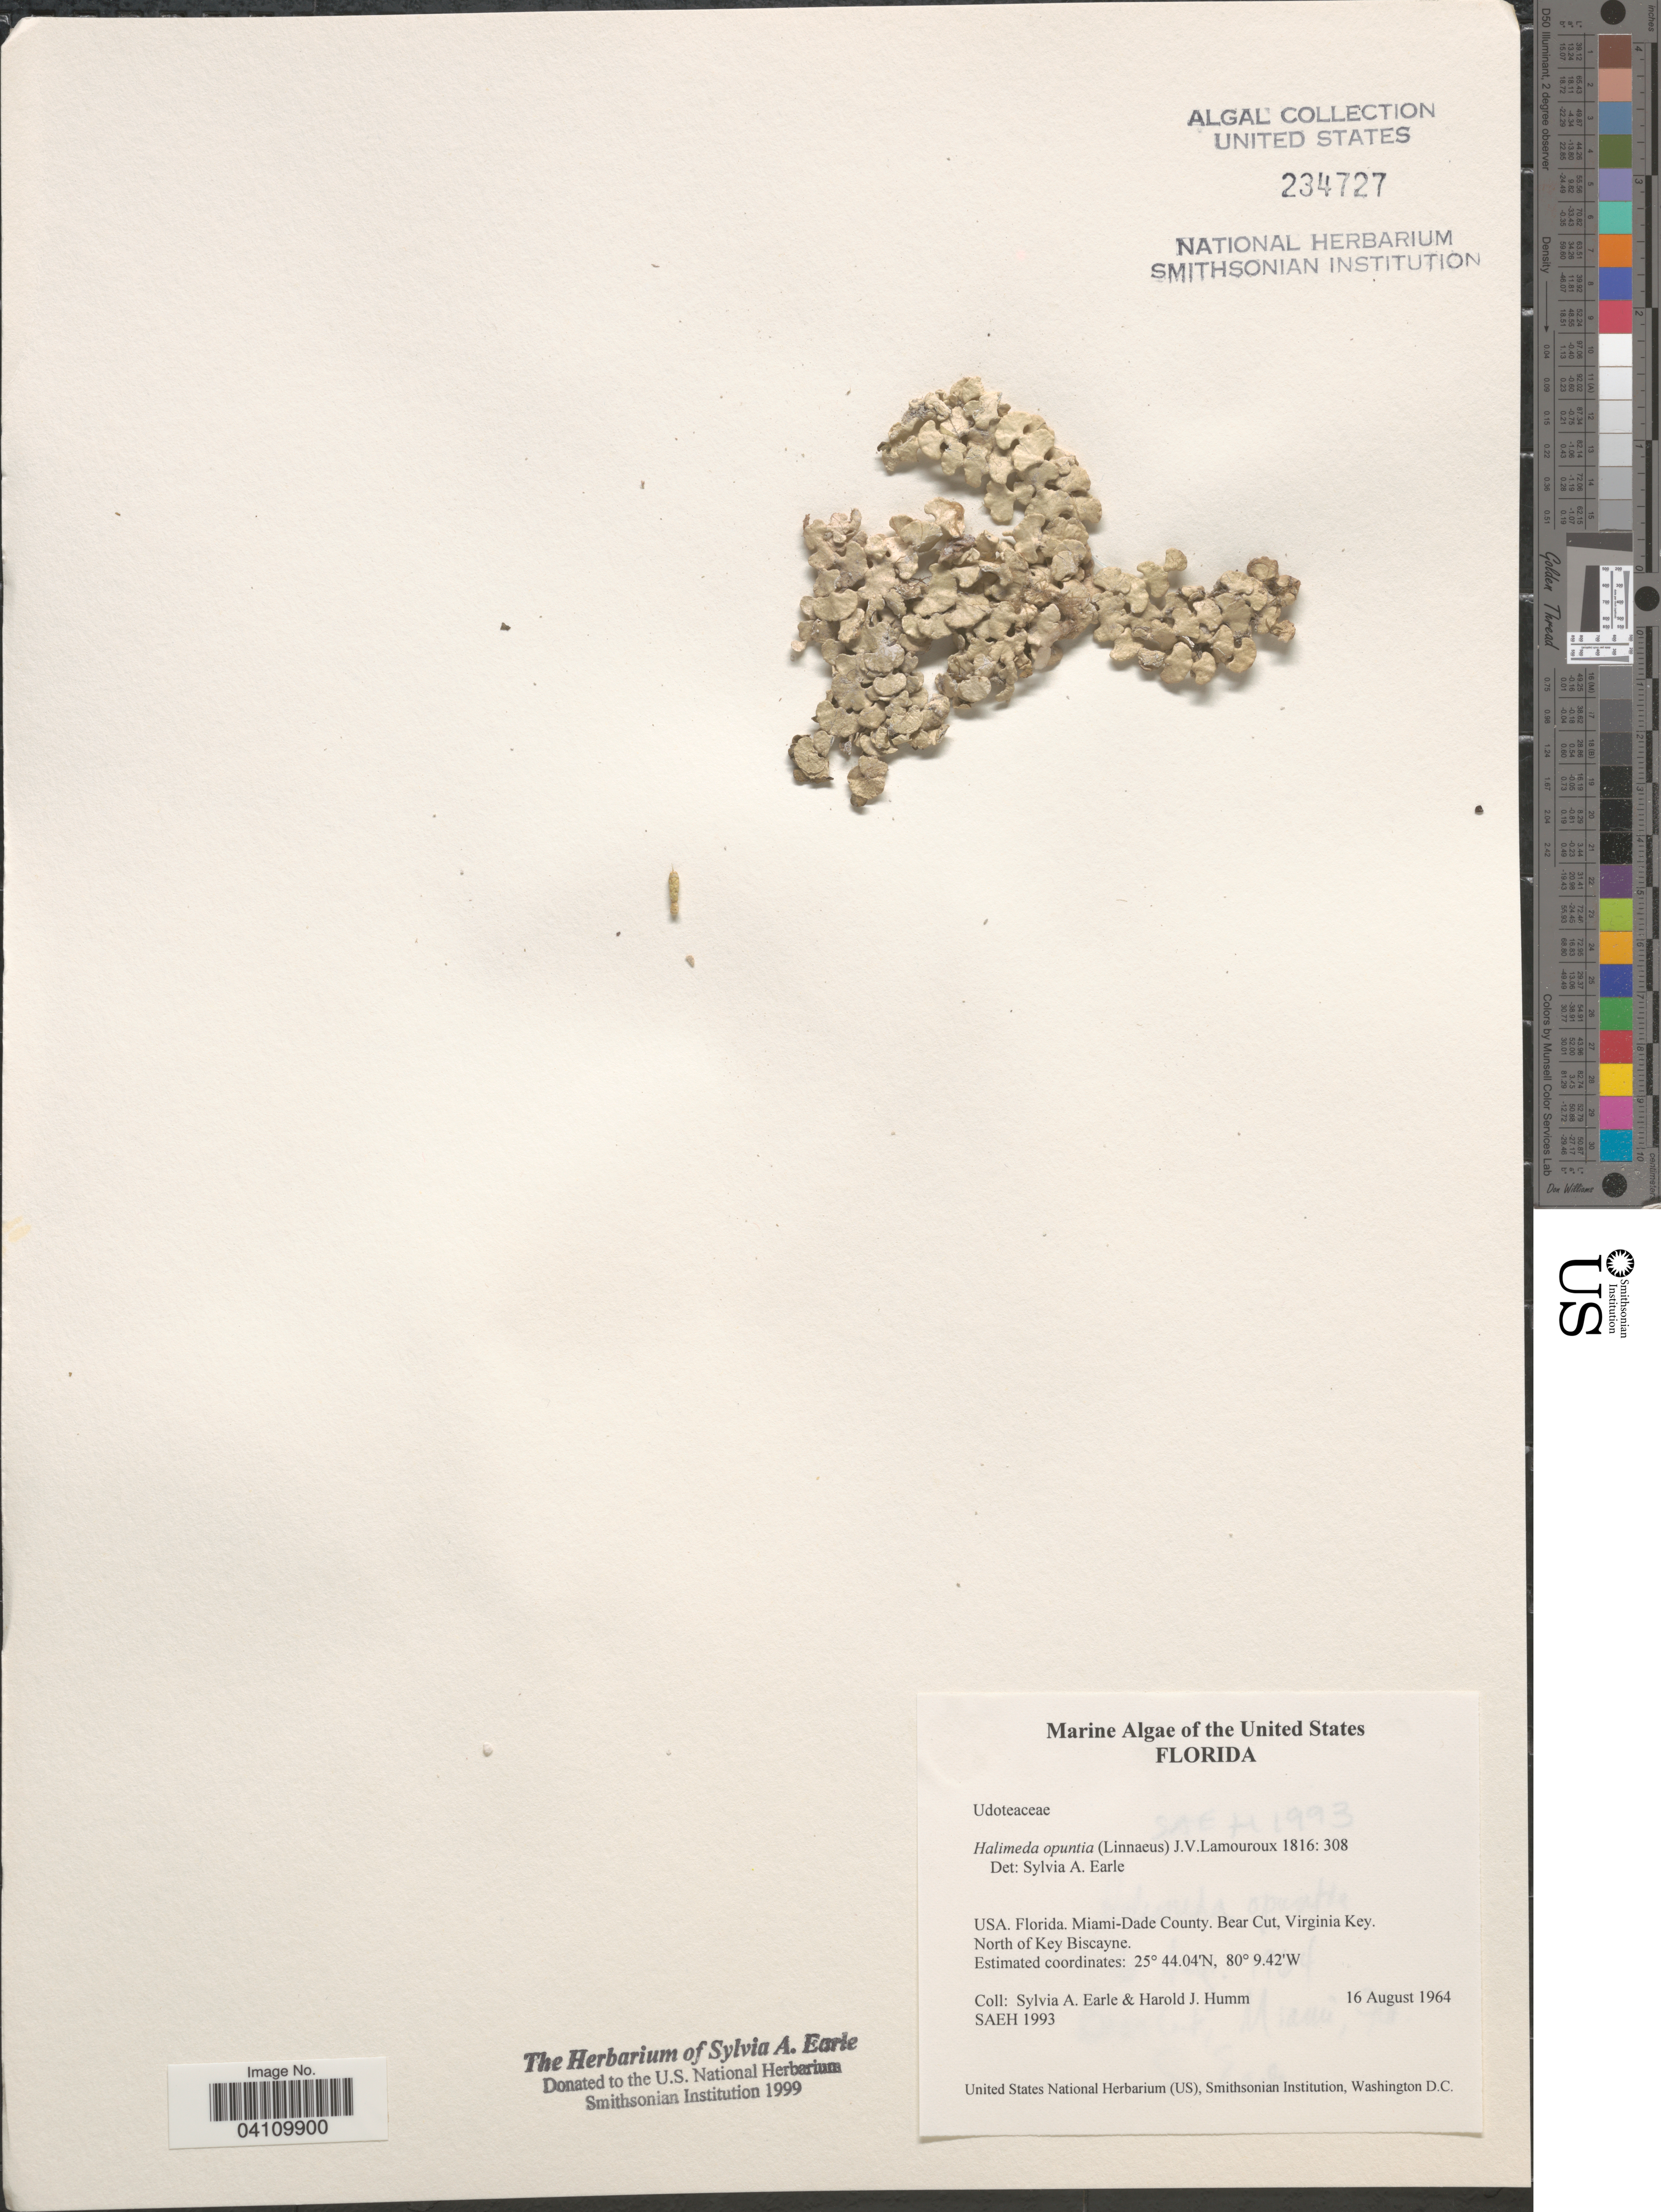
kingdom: Plantae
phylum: Chlorophyta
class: Ulvophyceae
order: Bryopsidales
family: Halimedaceae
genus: Halimeda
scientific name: Halimeda opuntia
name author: (L.) J.V.Lamouroux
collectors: S. A. Earle & H. J. Humm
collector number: SAEH 1993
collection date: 1964-08-16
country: United States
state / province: Florida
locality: Miami-Dade County. Bear Cut, Virginia Key. North of Key Biscayne.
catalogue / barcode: US 234727